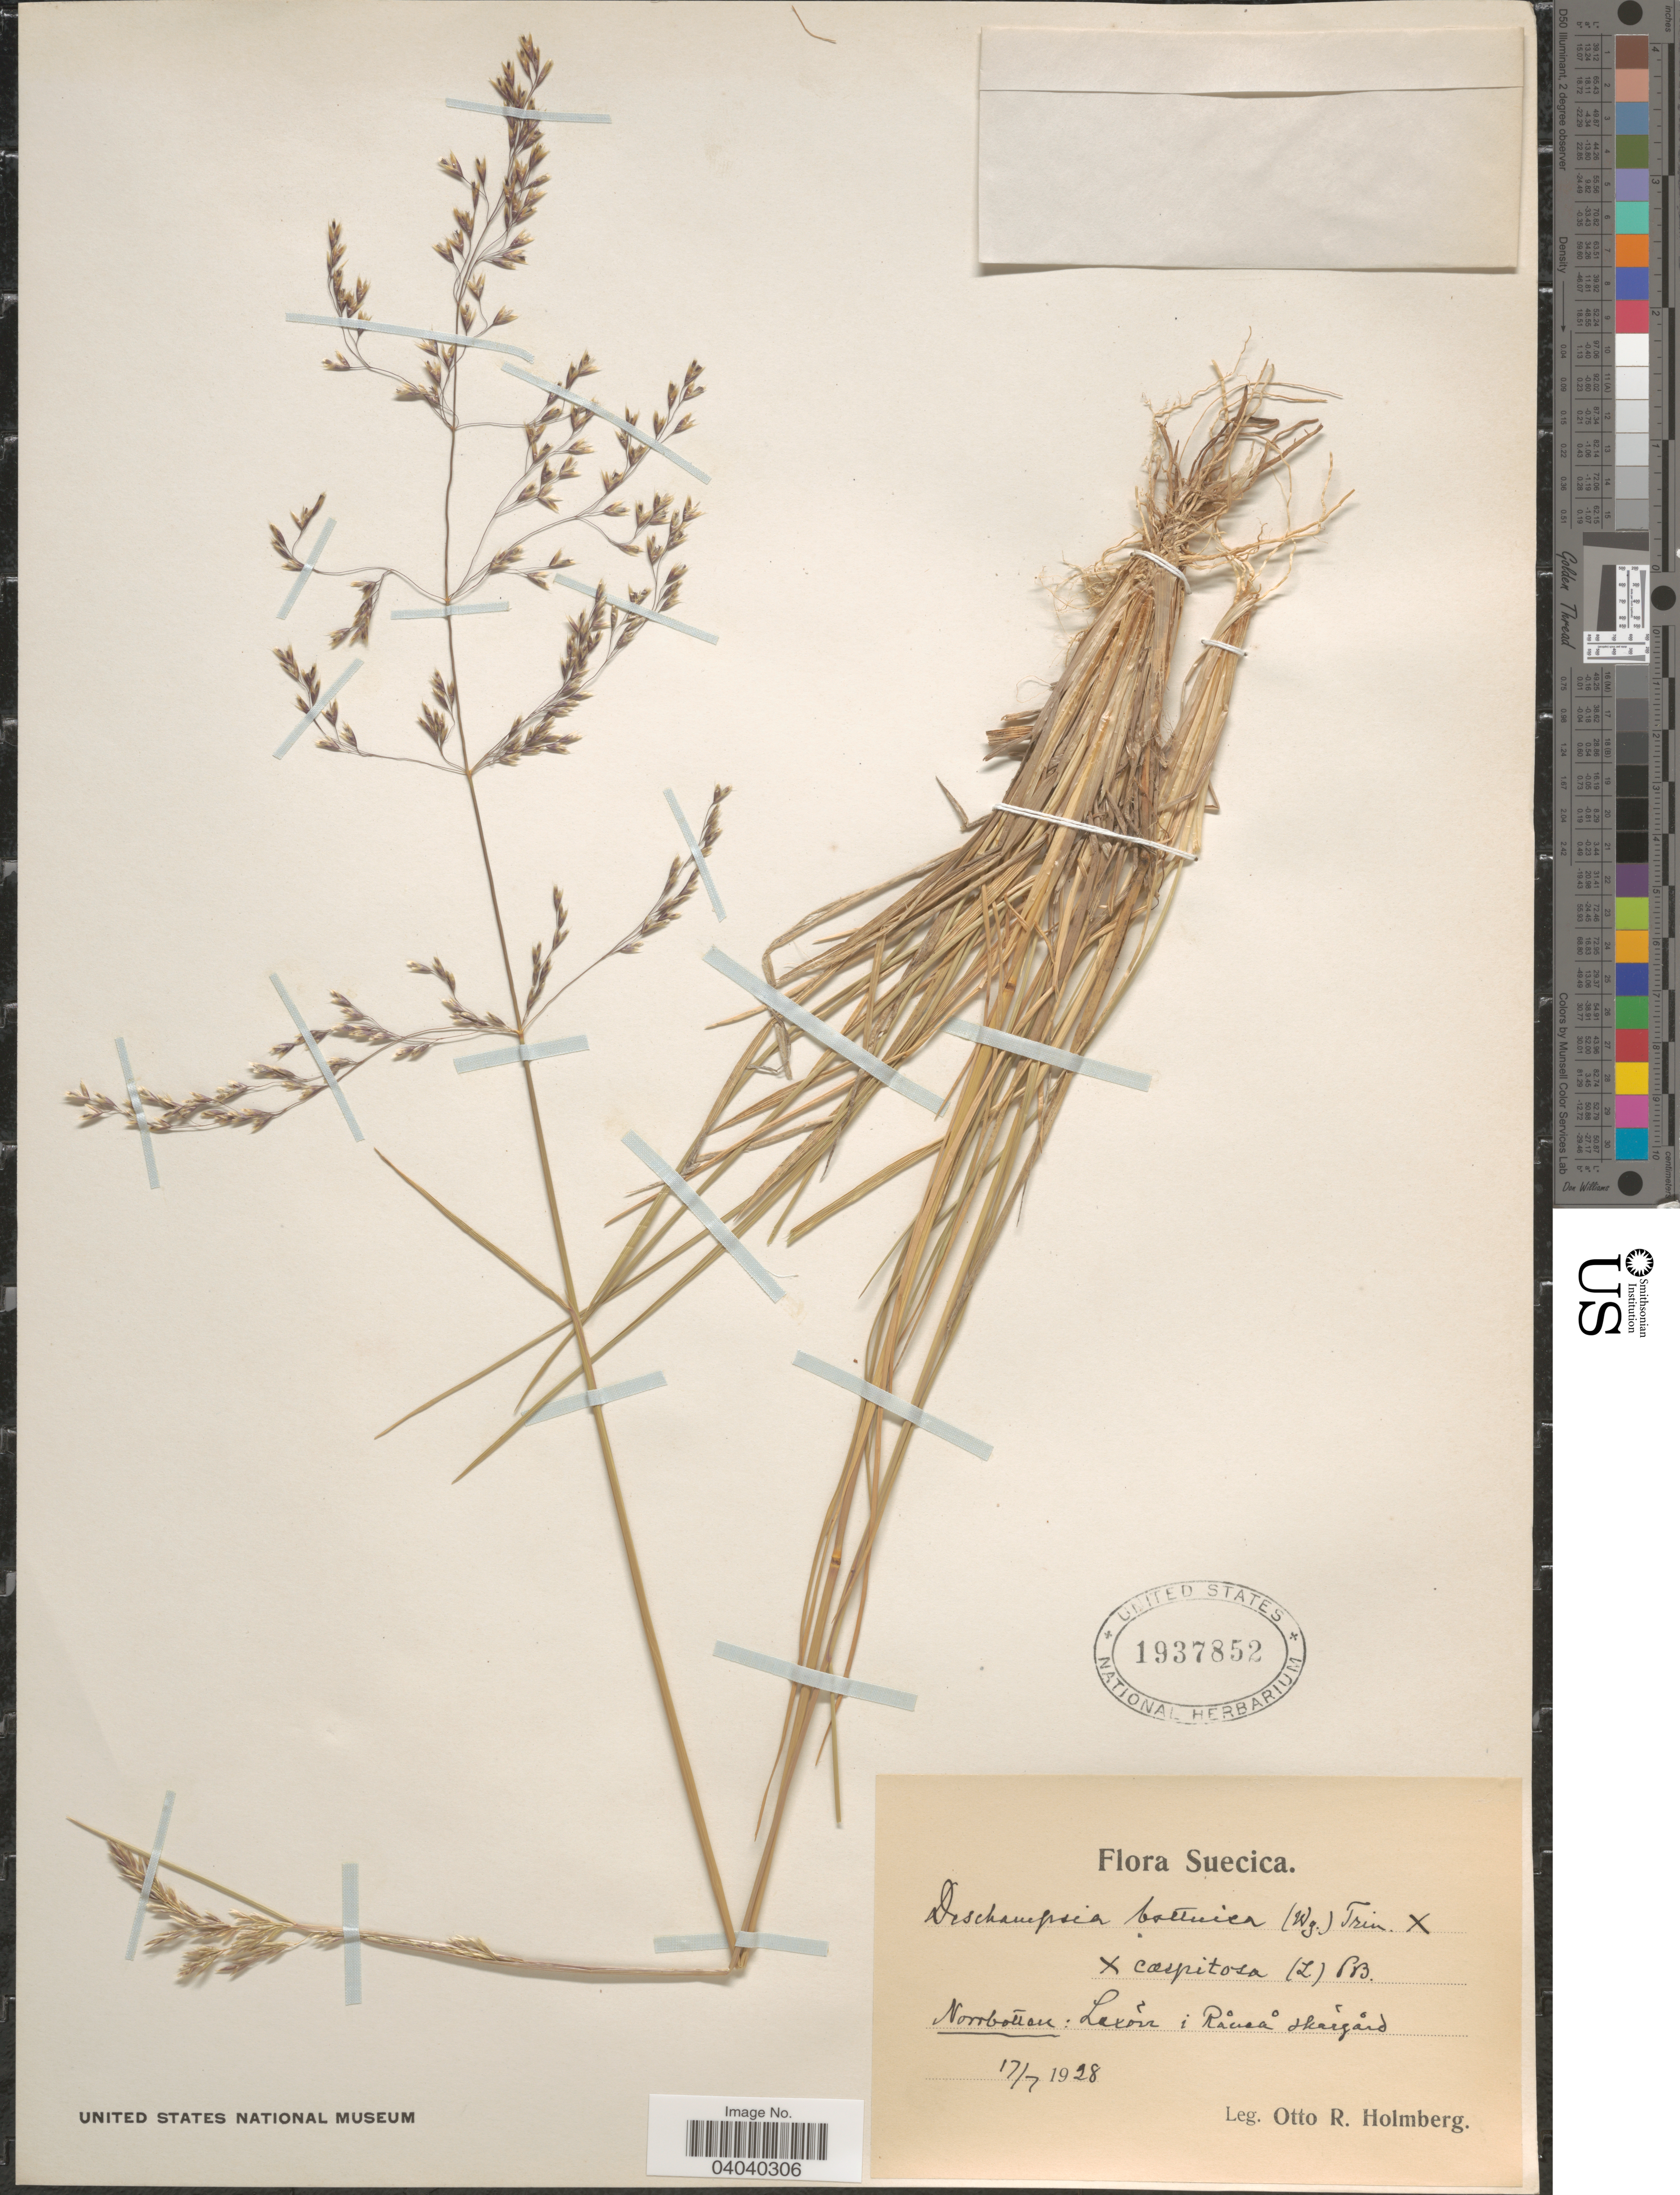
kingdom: Plantae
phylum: Tracheophyta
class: Liliopsida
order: Poales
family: Poaceae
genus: Deschampsia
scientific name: Deschampsia bottnica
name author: (Wahlenb.) Trin.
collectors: O. Holmberg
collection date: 1928-07-17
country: Sweden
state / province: Norrbotten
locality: Suecica. Norrbotten: Laxón: Råneå skárgård.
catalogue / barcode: US 1937852